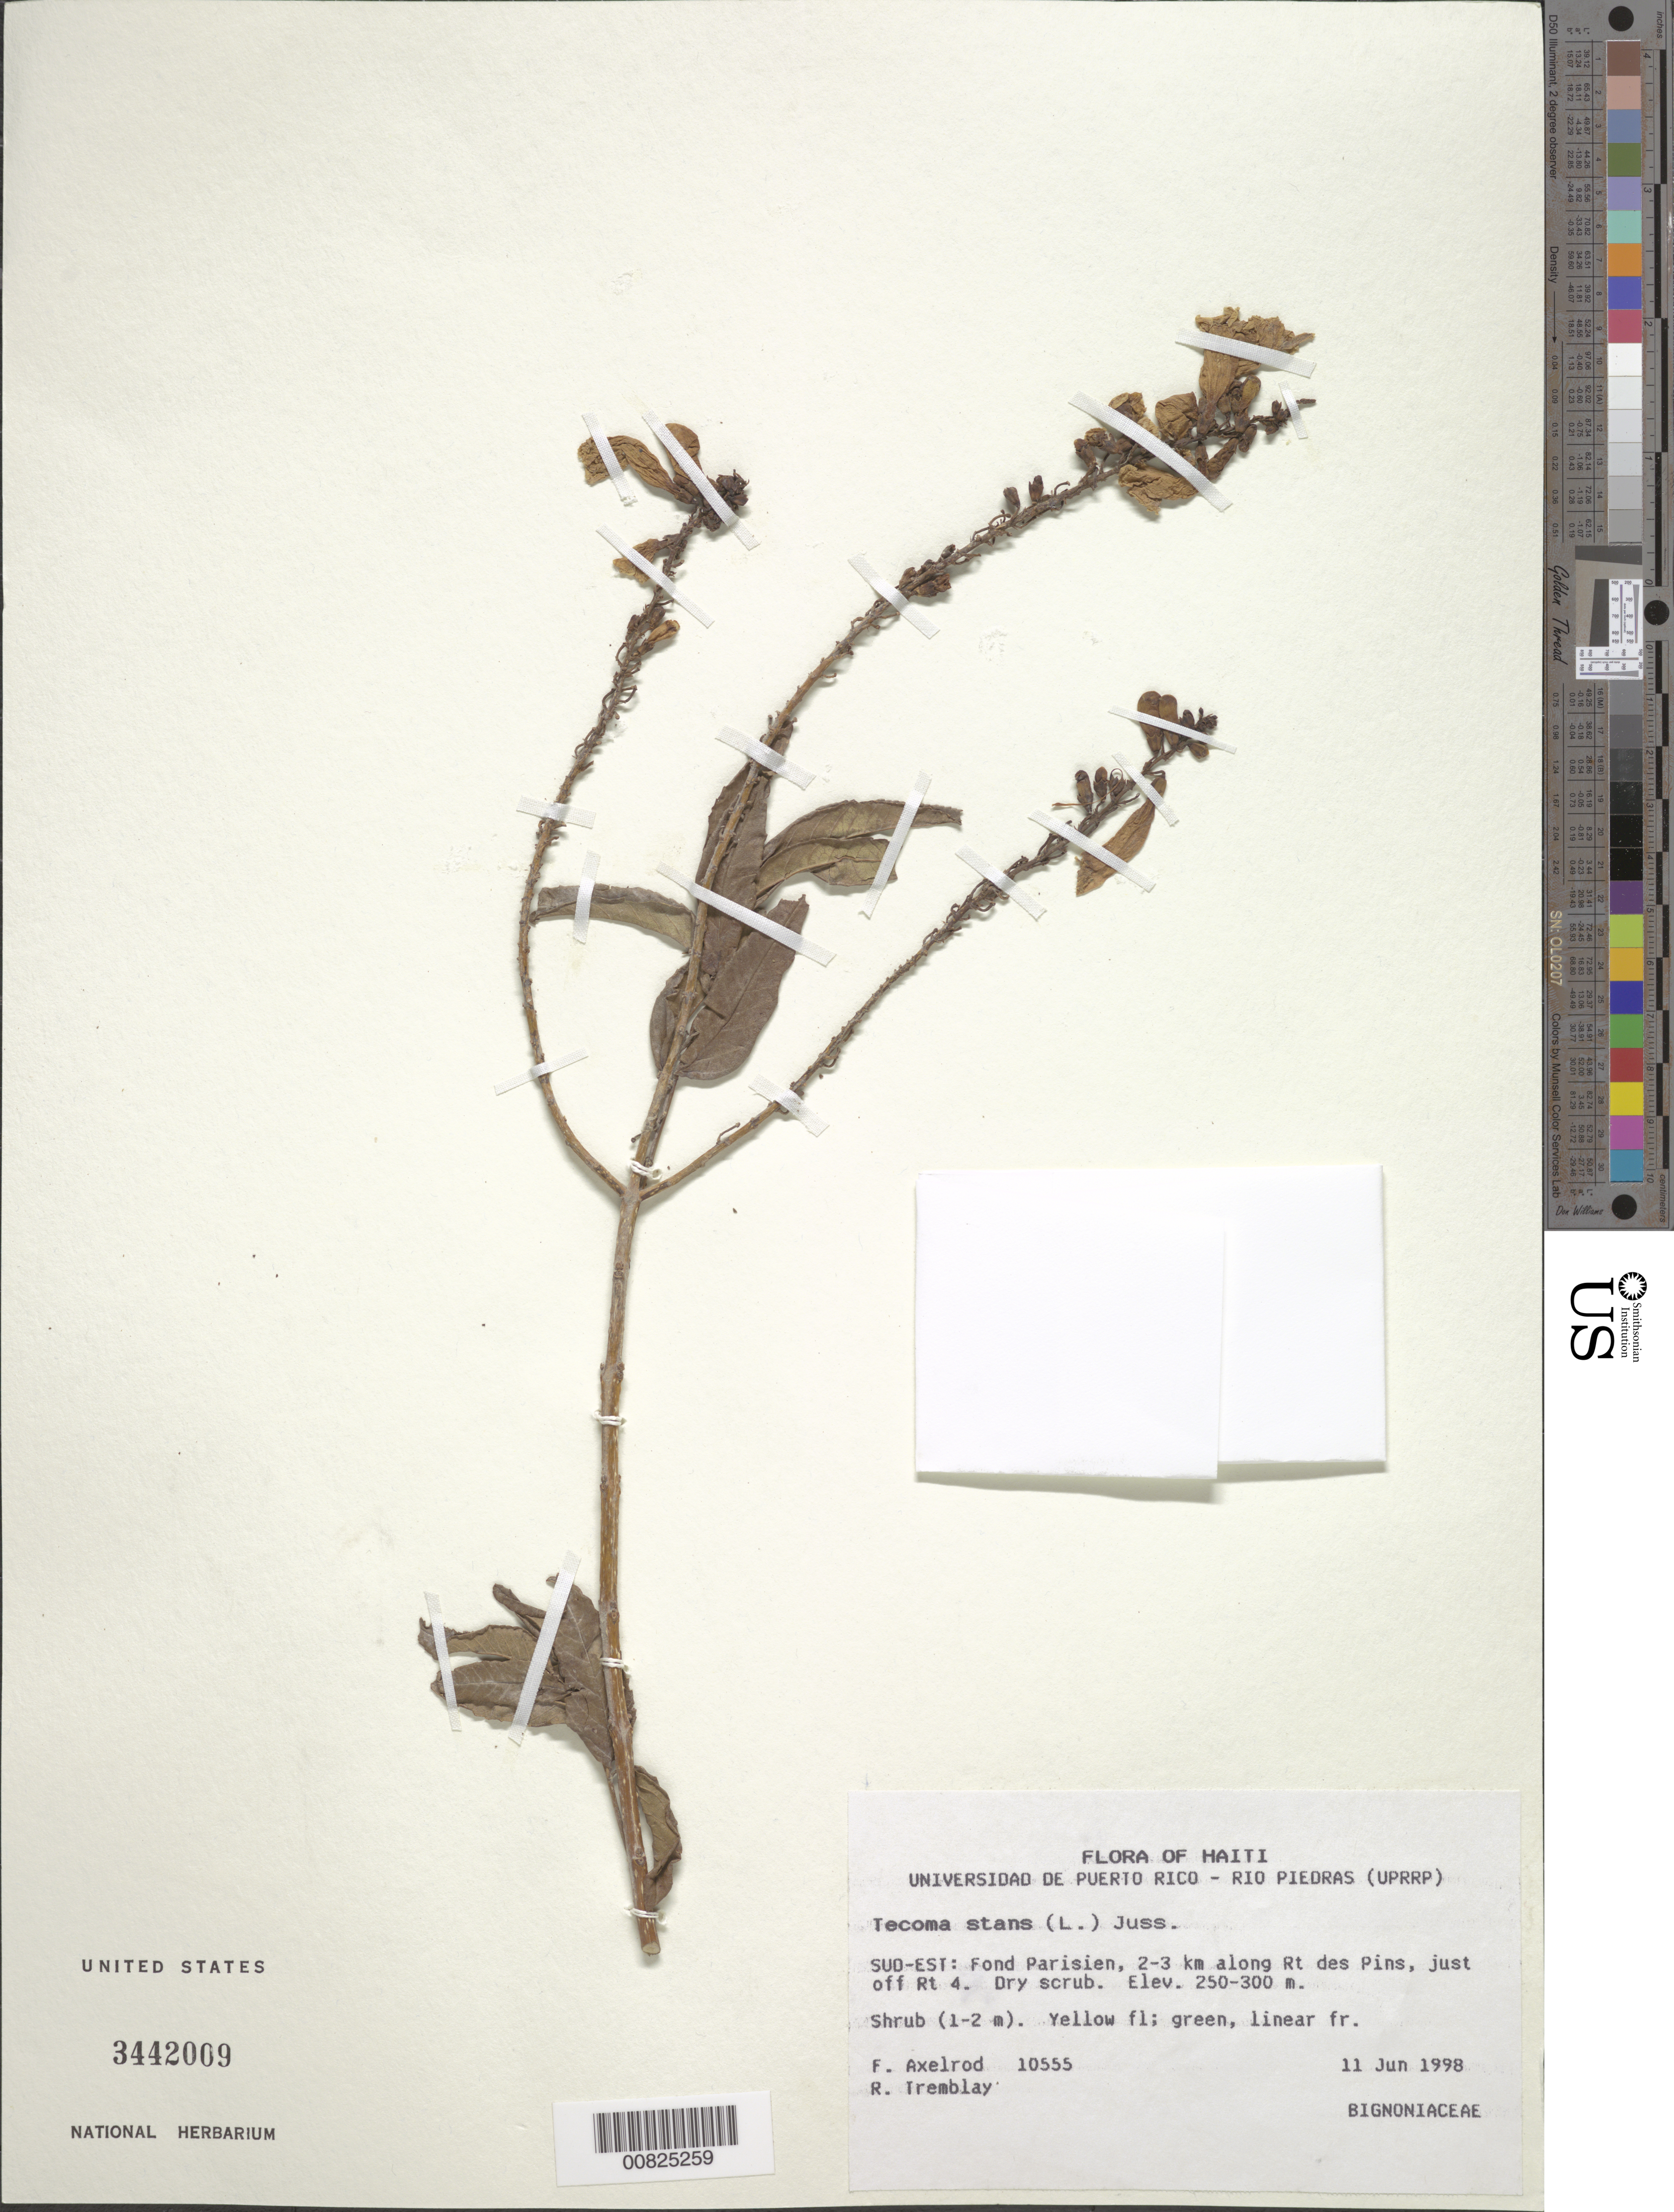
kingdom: Plantae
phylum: Tracheophyta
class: Magnoliopsida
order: Lamiales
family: Bignoniaceae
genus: Tecoma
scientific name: Tecoma stans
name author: (L.) Juss. ex Kunth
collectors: F. S. Axelrod & R. L. Tremblay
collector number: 10555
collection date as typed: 11 Jun 1998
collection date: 1998-06-11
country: Haiti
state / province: Ouest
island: Hispaniola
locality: Fond Parisien, 2-3 km along Rt des Pins, just off Rt 4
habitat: Dry scrub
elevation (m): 250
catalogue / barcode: US 3442009